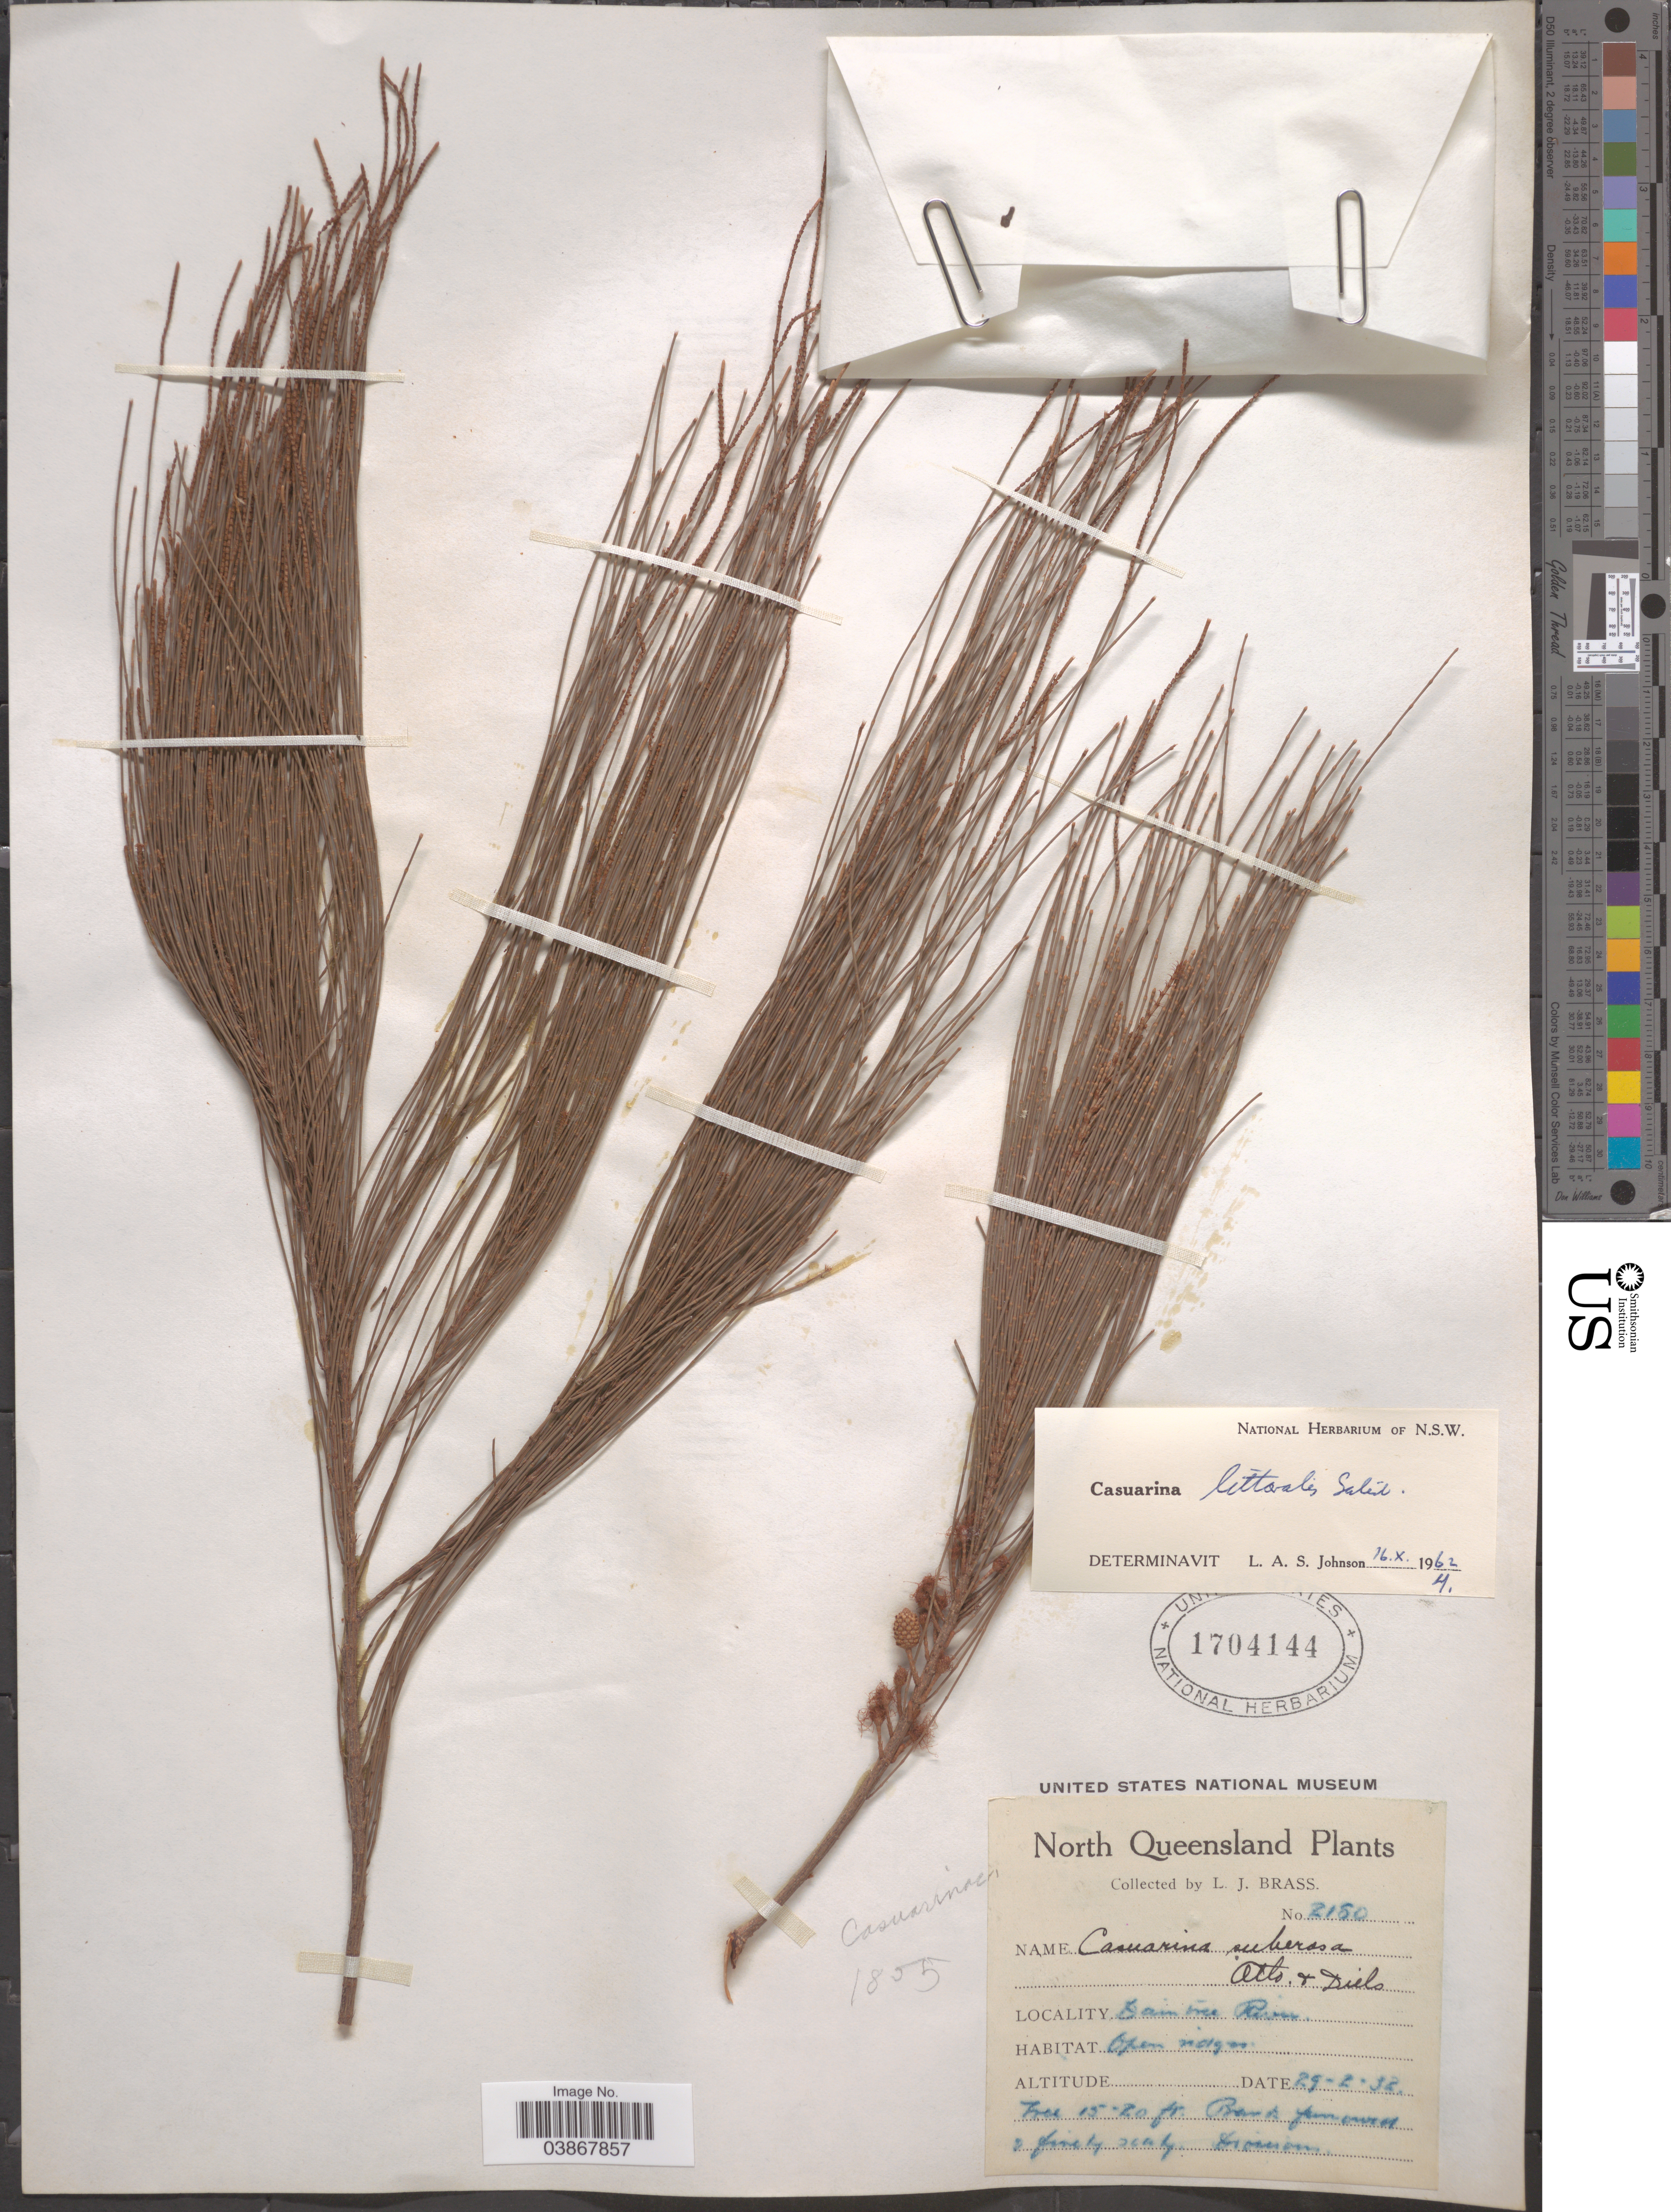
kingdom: Plantae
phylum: Tracheophyta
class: Magnoliopsida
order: Fagales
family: Casuarinaceae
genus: Casuarina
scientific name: Casuarina littoralis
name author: Salisb.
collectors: L. J. Brass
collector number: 2150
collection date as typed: Transcribed d/m/y: 29/2/32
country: Australia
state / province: Queensland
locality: North Queensland. Daintree River.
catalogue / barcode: US 1704144